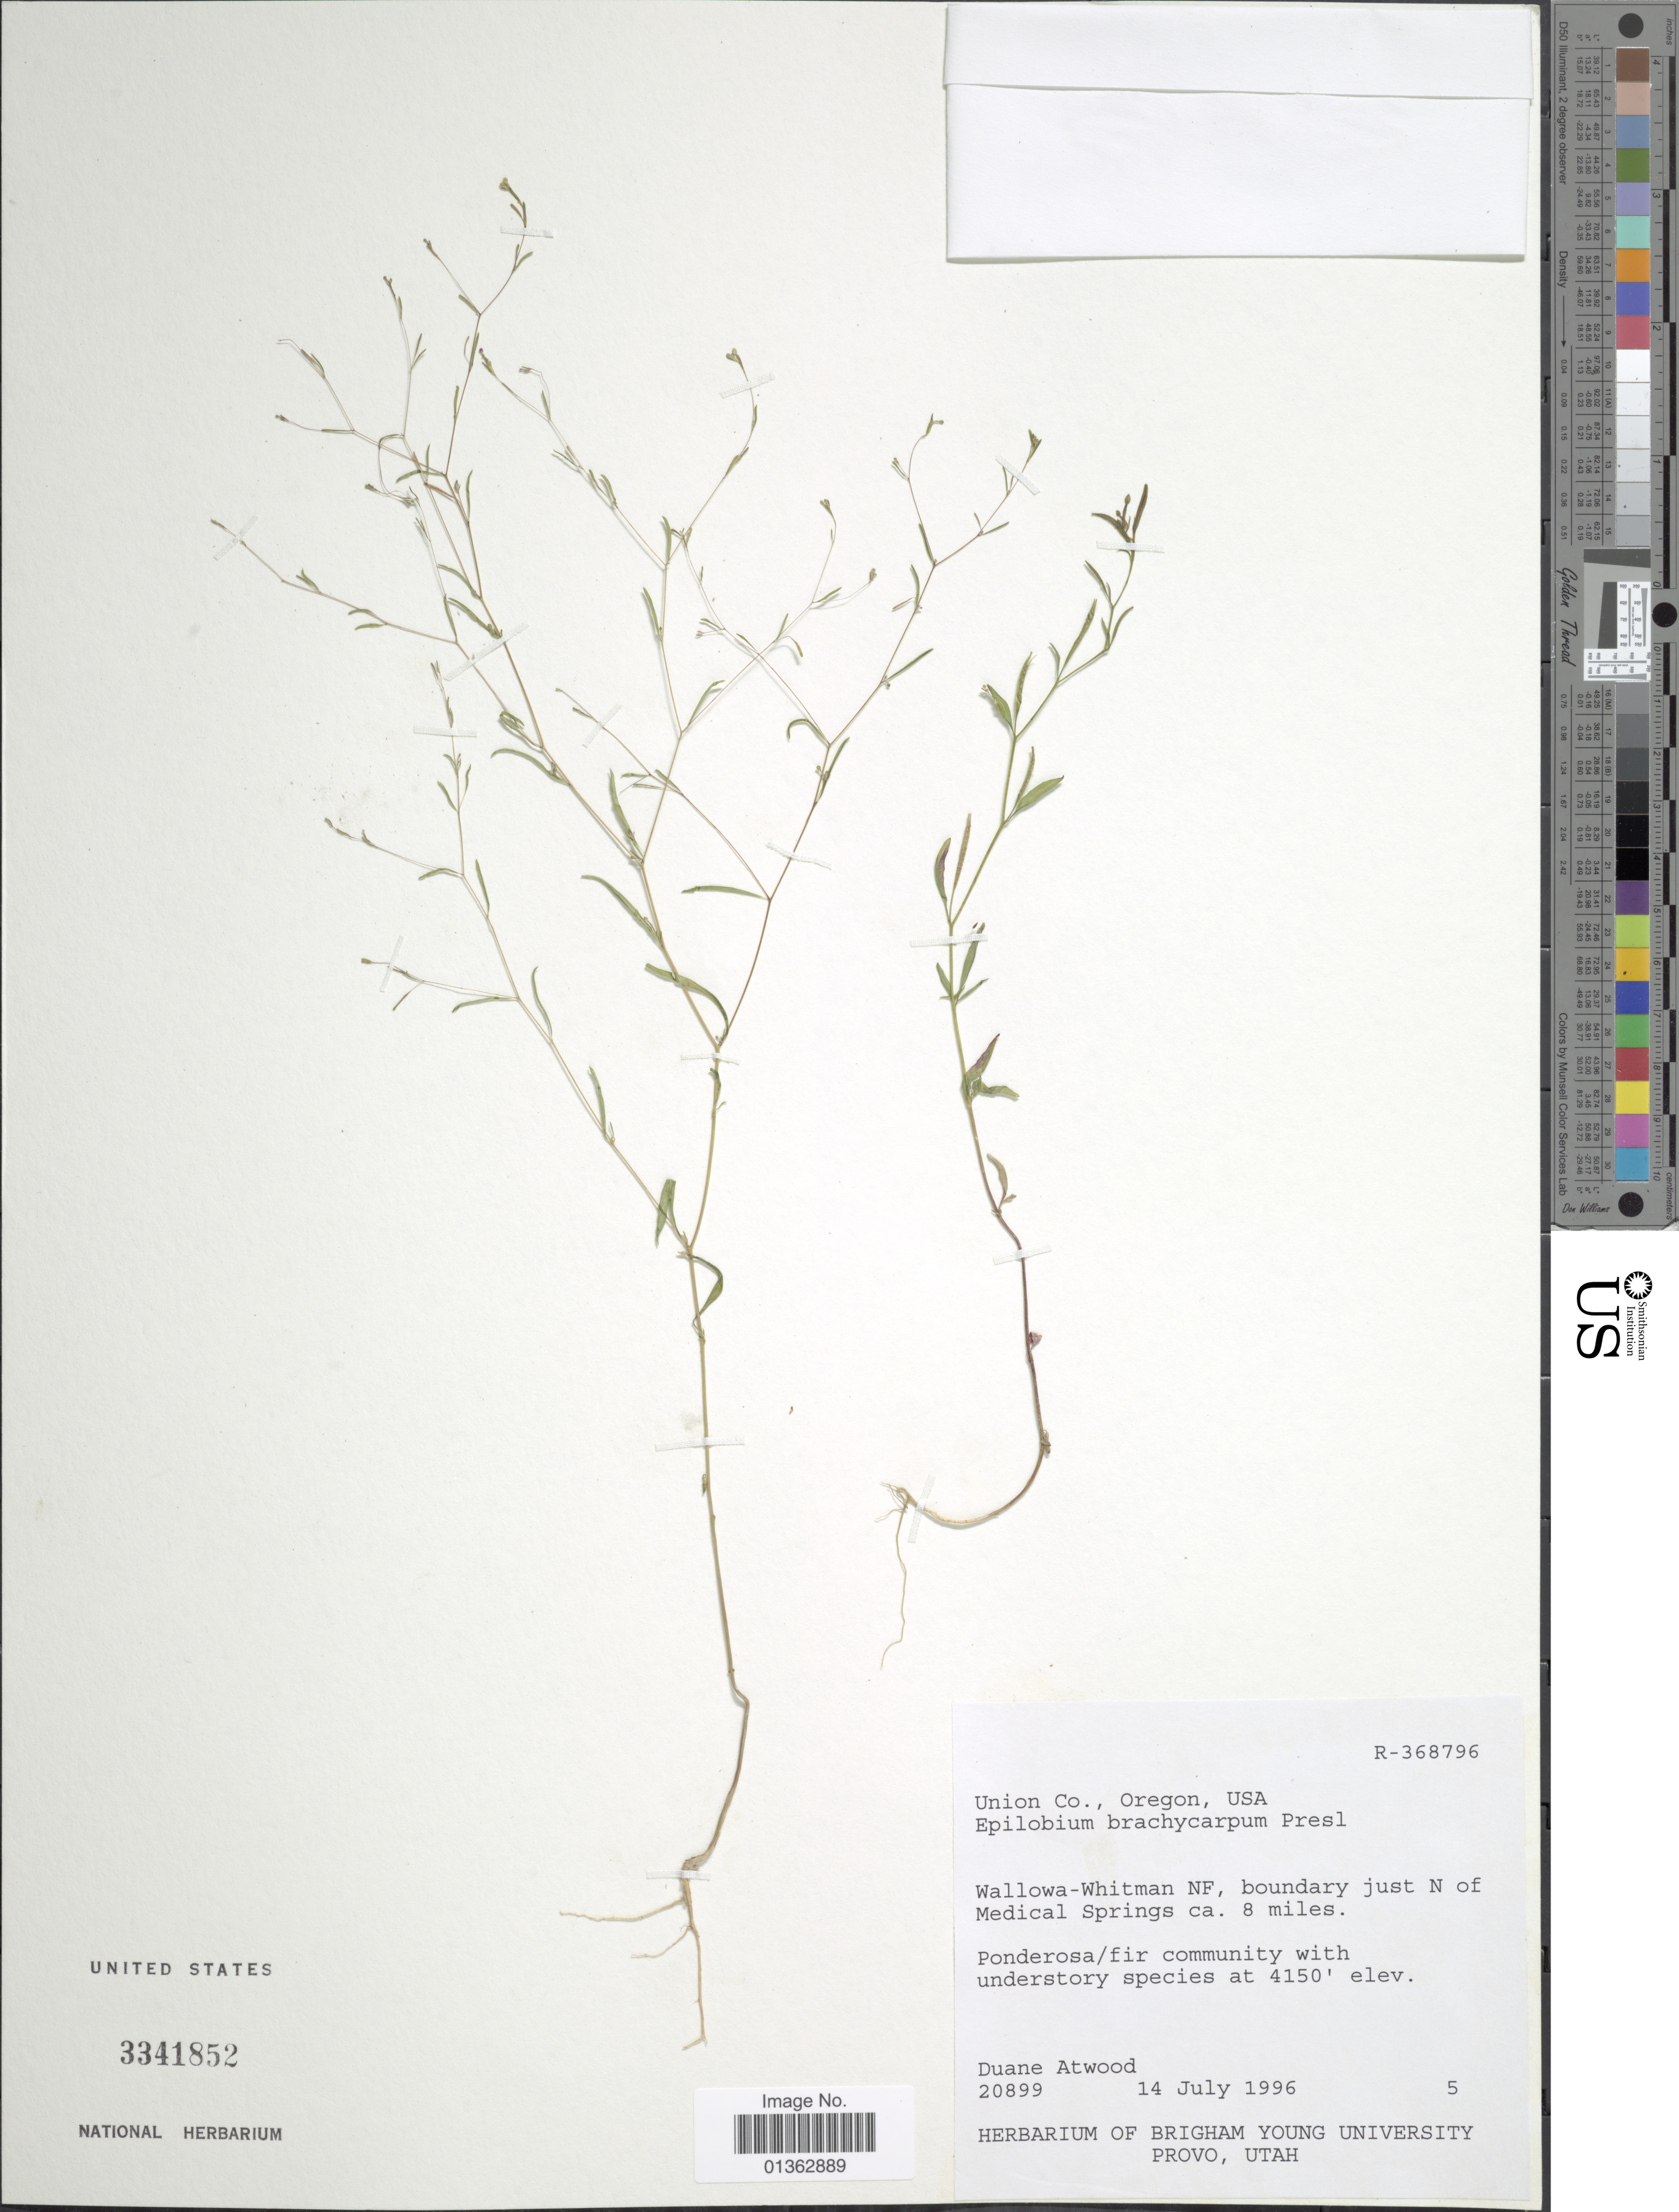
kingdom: Plantae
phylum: Tracheophyta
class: Magnoliopsida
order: Myrtales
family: Onagraceae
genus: Epilobium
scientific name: Epilobium brachycarpum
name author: C. Presl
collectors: D. Atwood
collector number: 20899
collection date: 1996-07-14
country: United States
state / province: Oregon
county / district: Union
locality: Union Co. Wallowa-Whitman NF, boundary just N of Medical Springs ca. 8 miles.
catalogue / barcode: US 3341852